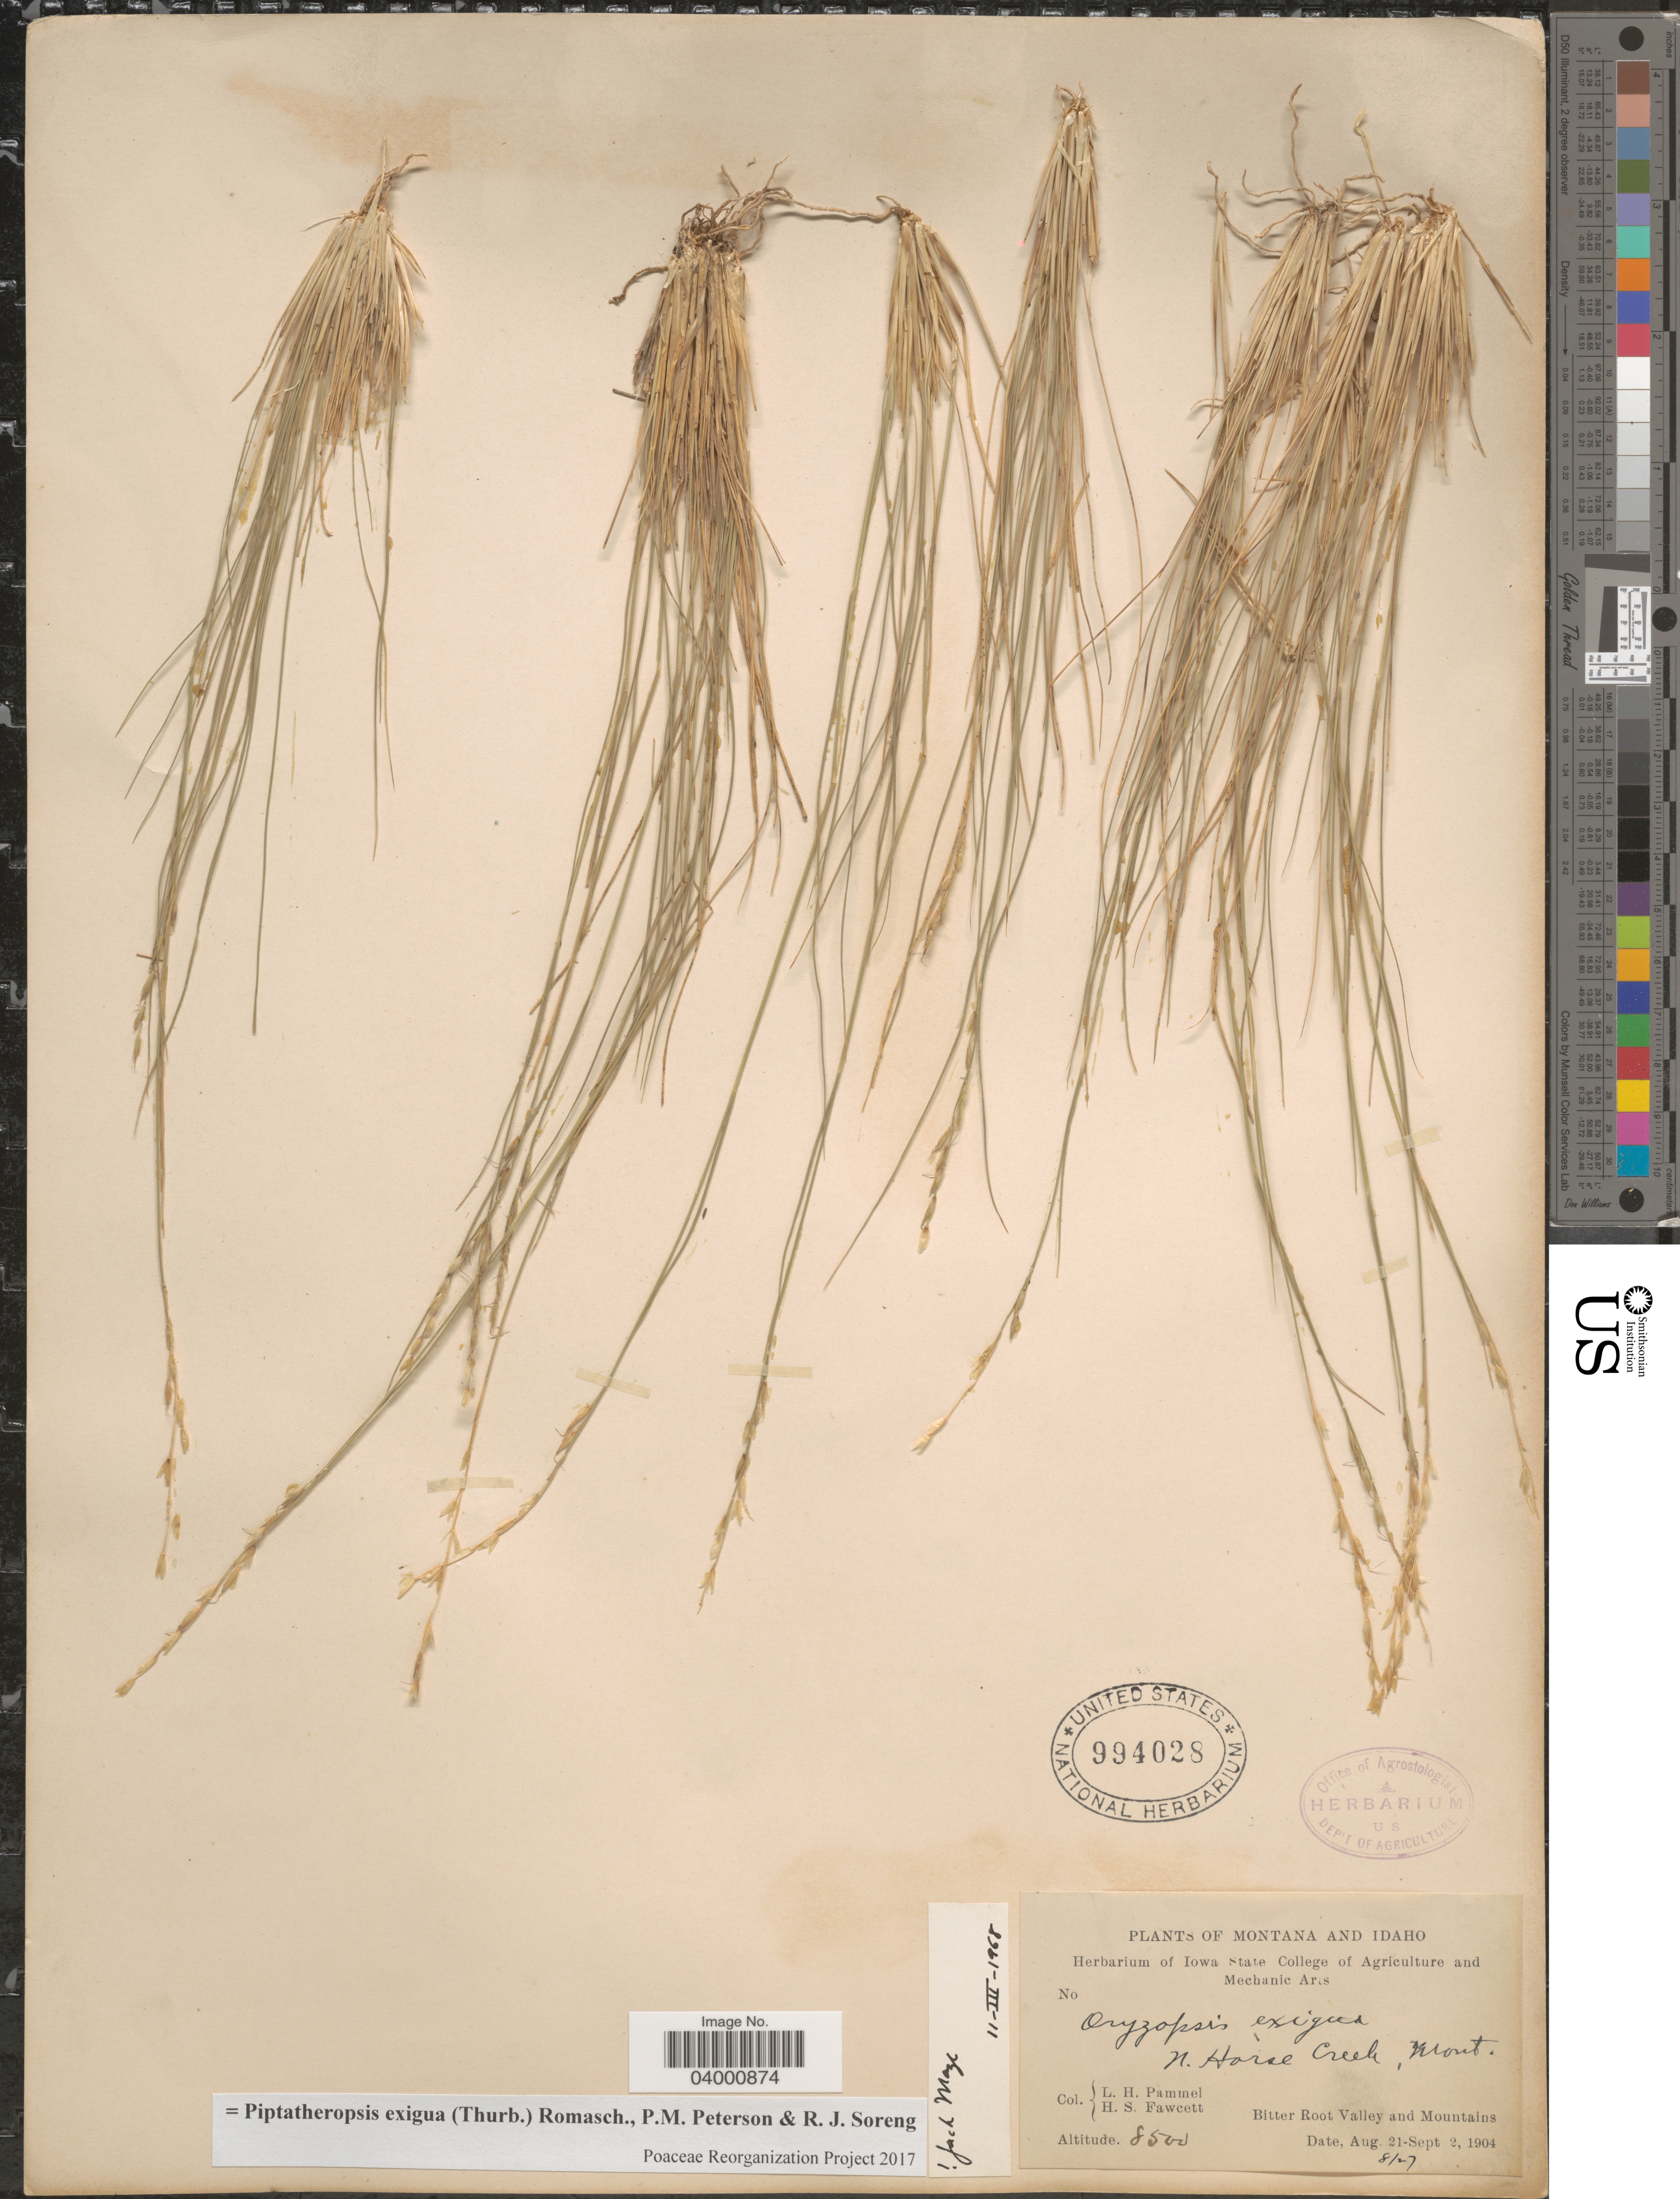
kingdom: Plantae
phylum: Tracheophyta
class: Liliopsida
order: Poales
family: Poaceae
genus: Piptatheropsis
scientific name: Piptatheropsis exigua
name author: (Thurb.) Romasch. et al.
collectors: L. Pammel & H. Fawcett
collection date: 1904-08-27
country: United States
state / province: Montana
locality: N. Horse Creek. Bitter Root Valley and Mountains.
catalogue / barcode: US 994028